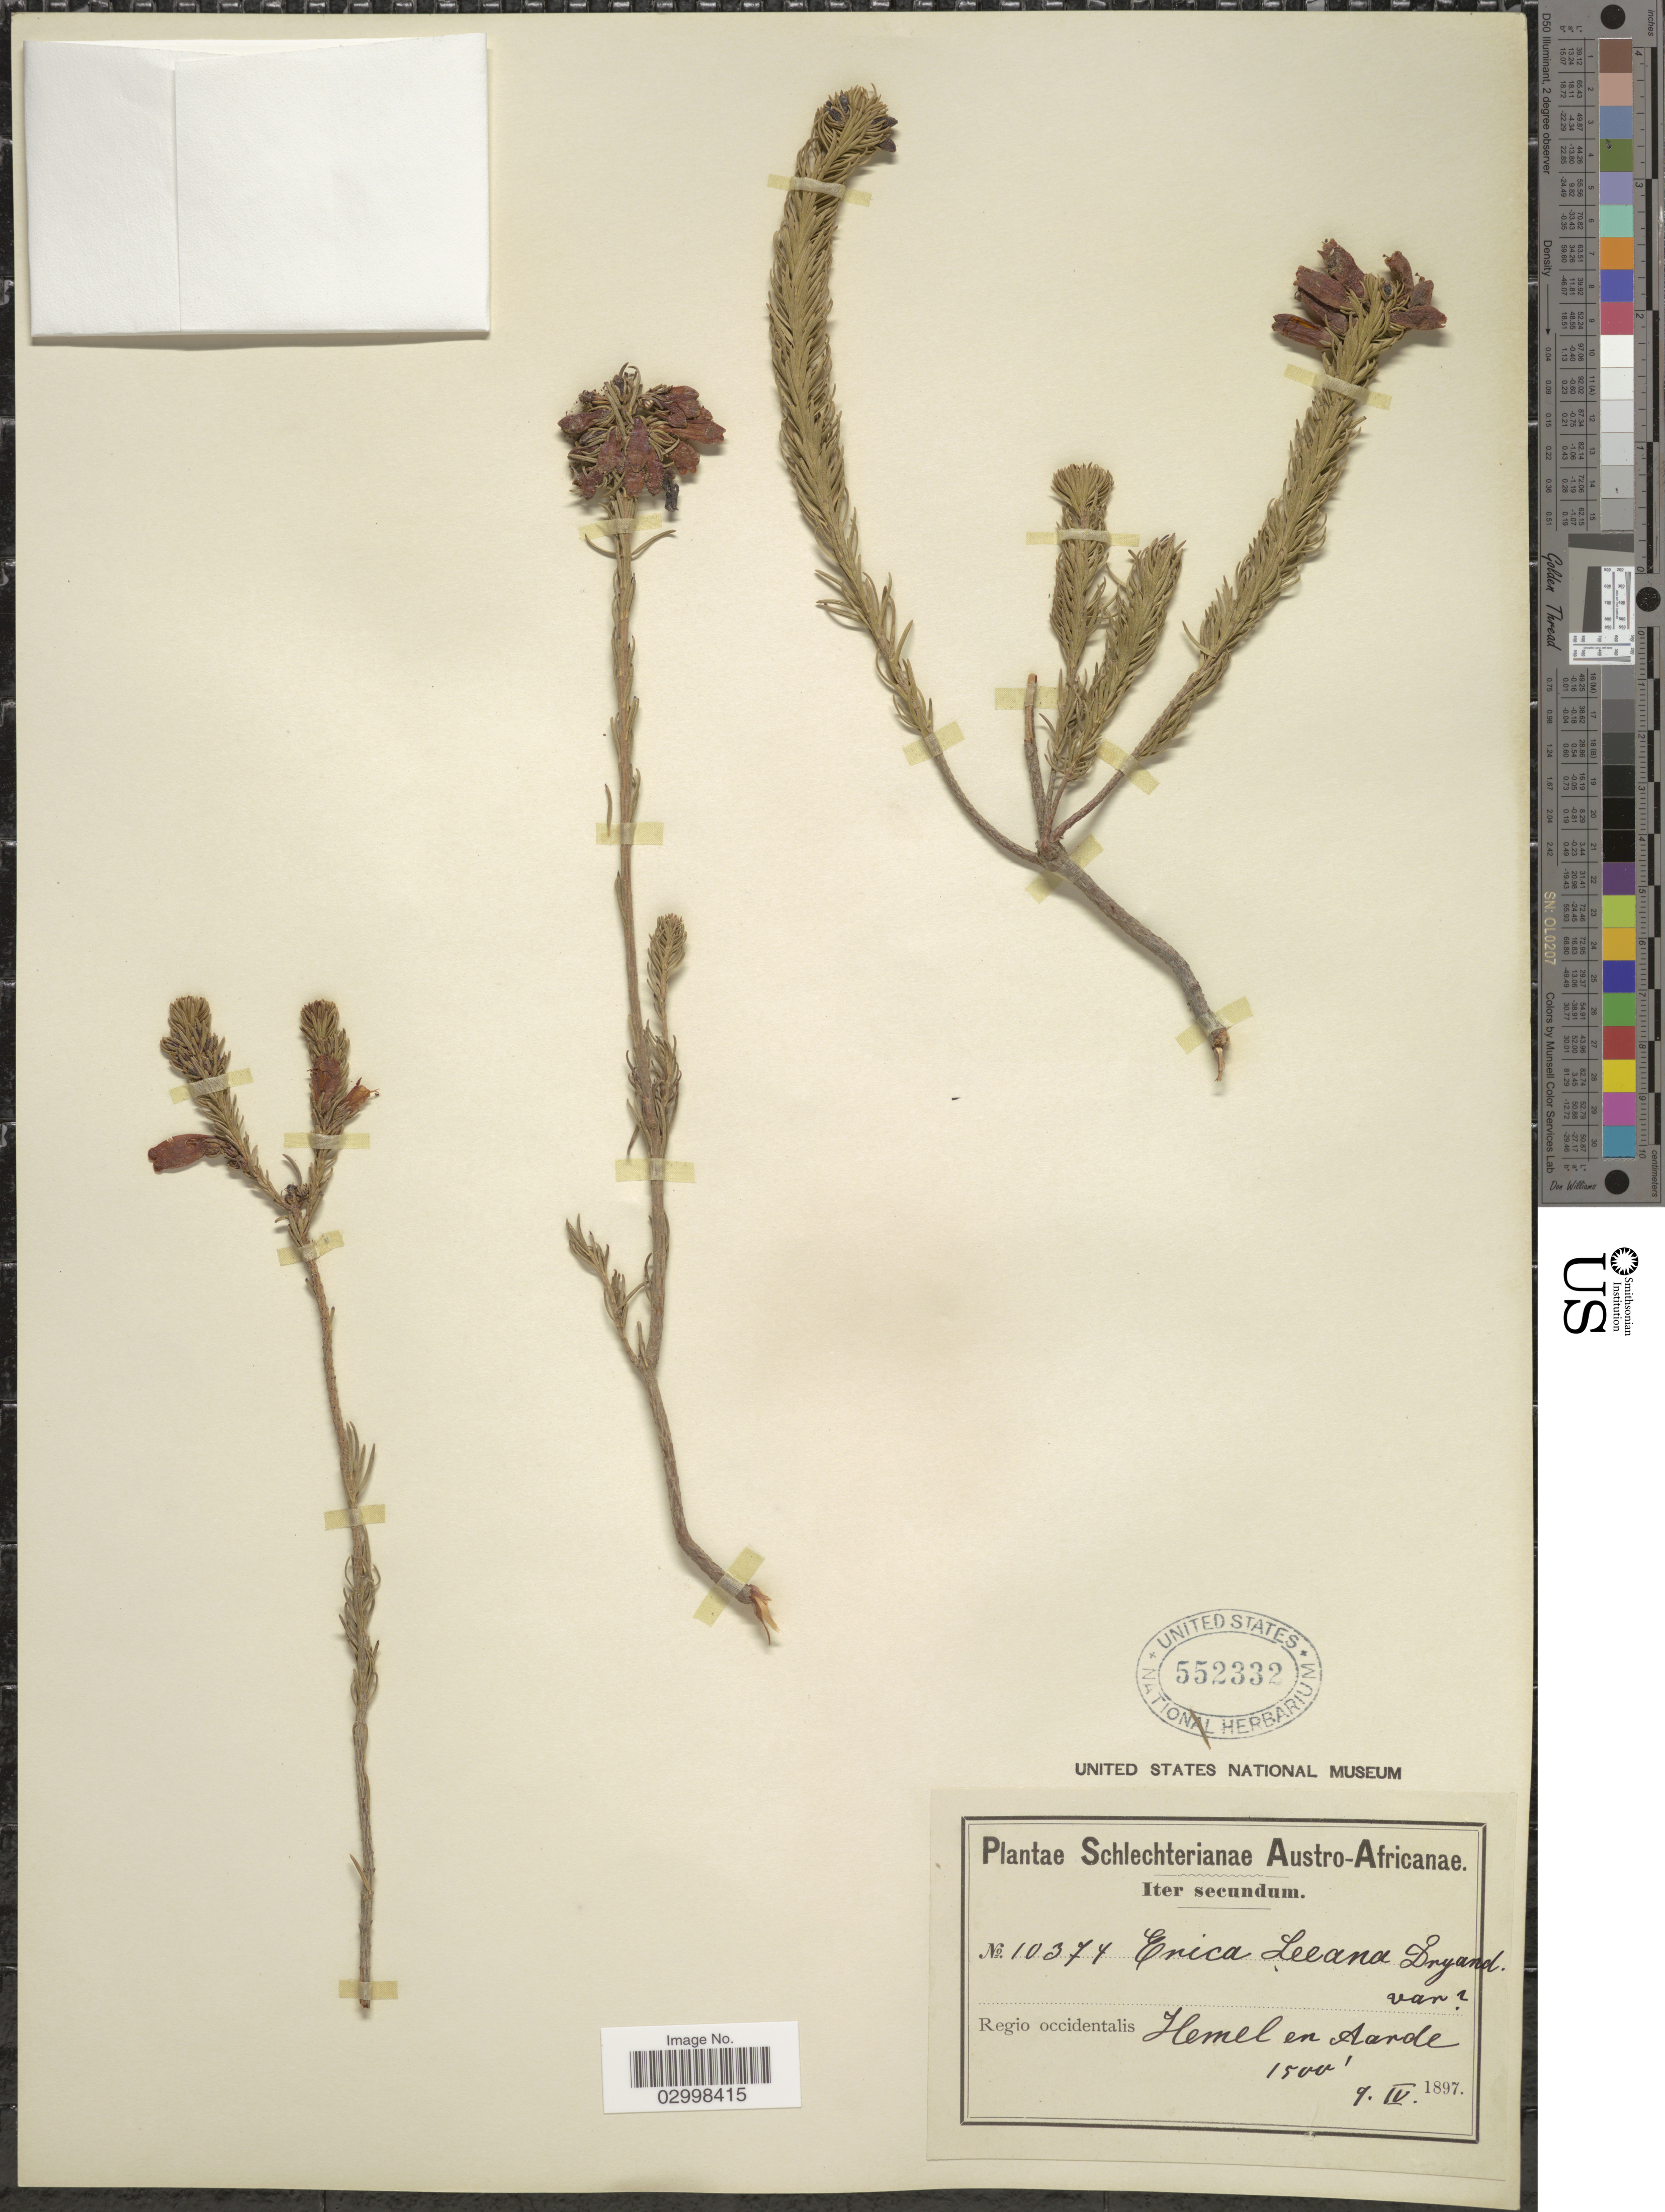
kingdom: Plantae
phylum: Tracheophyta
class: Magnoliopsida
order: Ericales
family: Ericaceae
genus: Erica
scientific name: Erica leeana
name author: W.T. Aiton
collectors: Schlechter, --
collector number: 10374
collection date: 1897-04-09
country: South Africa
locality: Austro-Africanae. Regio occidentalis. Hemel en Aarde.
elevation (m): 457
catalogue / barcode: US 552332